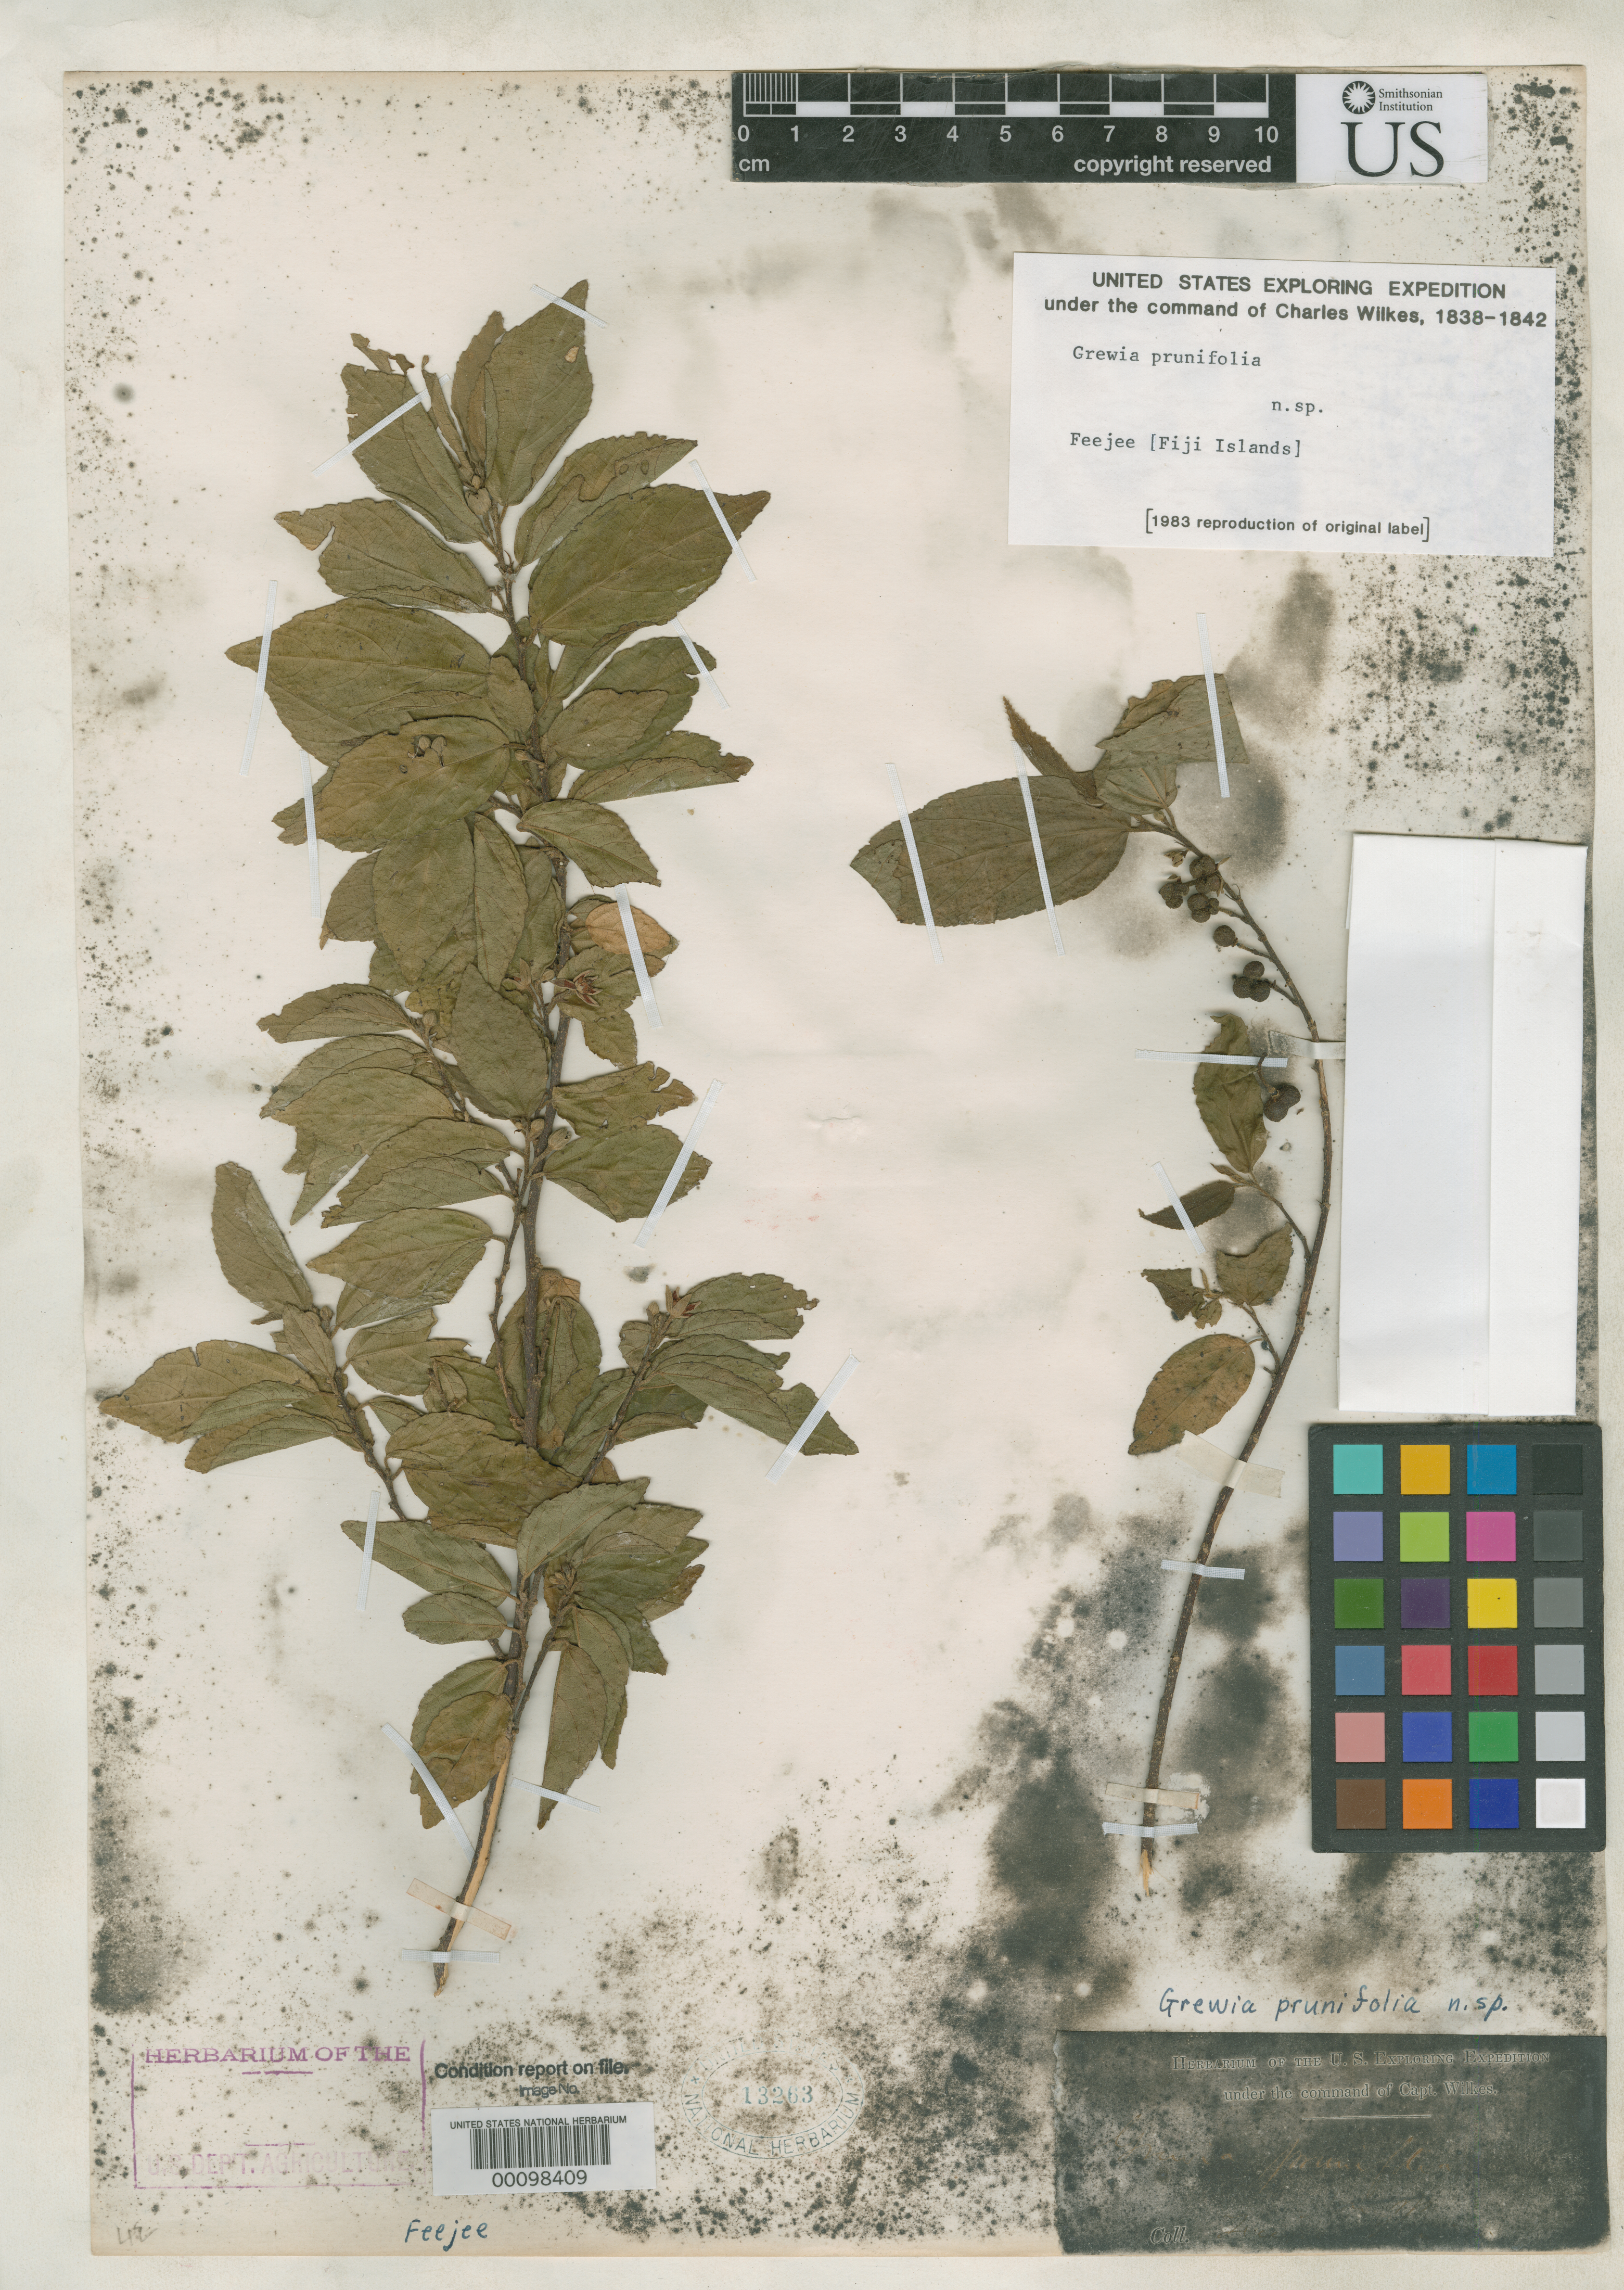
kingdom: Plantae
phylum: Tracheophyta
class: Magnoliopsida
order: Malvales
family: Malvaceae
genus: Grewia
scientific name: Grewia prunifolia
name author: A. Gray in Wilkes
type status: Type Collection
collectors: Wilkes Explor. Exped.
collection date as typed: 1840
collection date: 1840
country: Fiji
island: Viti Levu Group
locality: Ovolau and Muthuata.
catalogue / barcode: US 13263